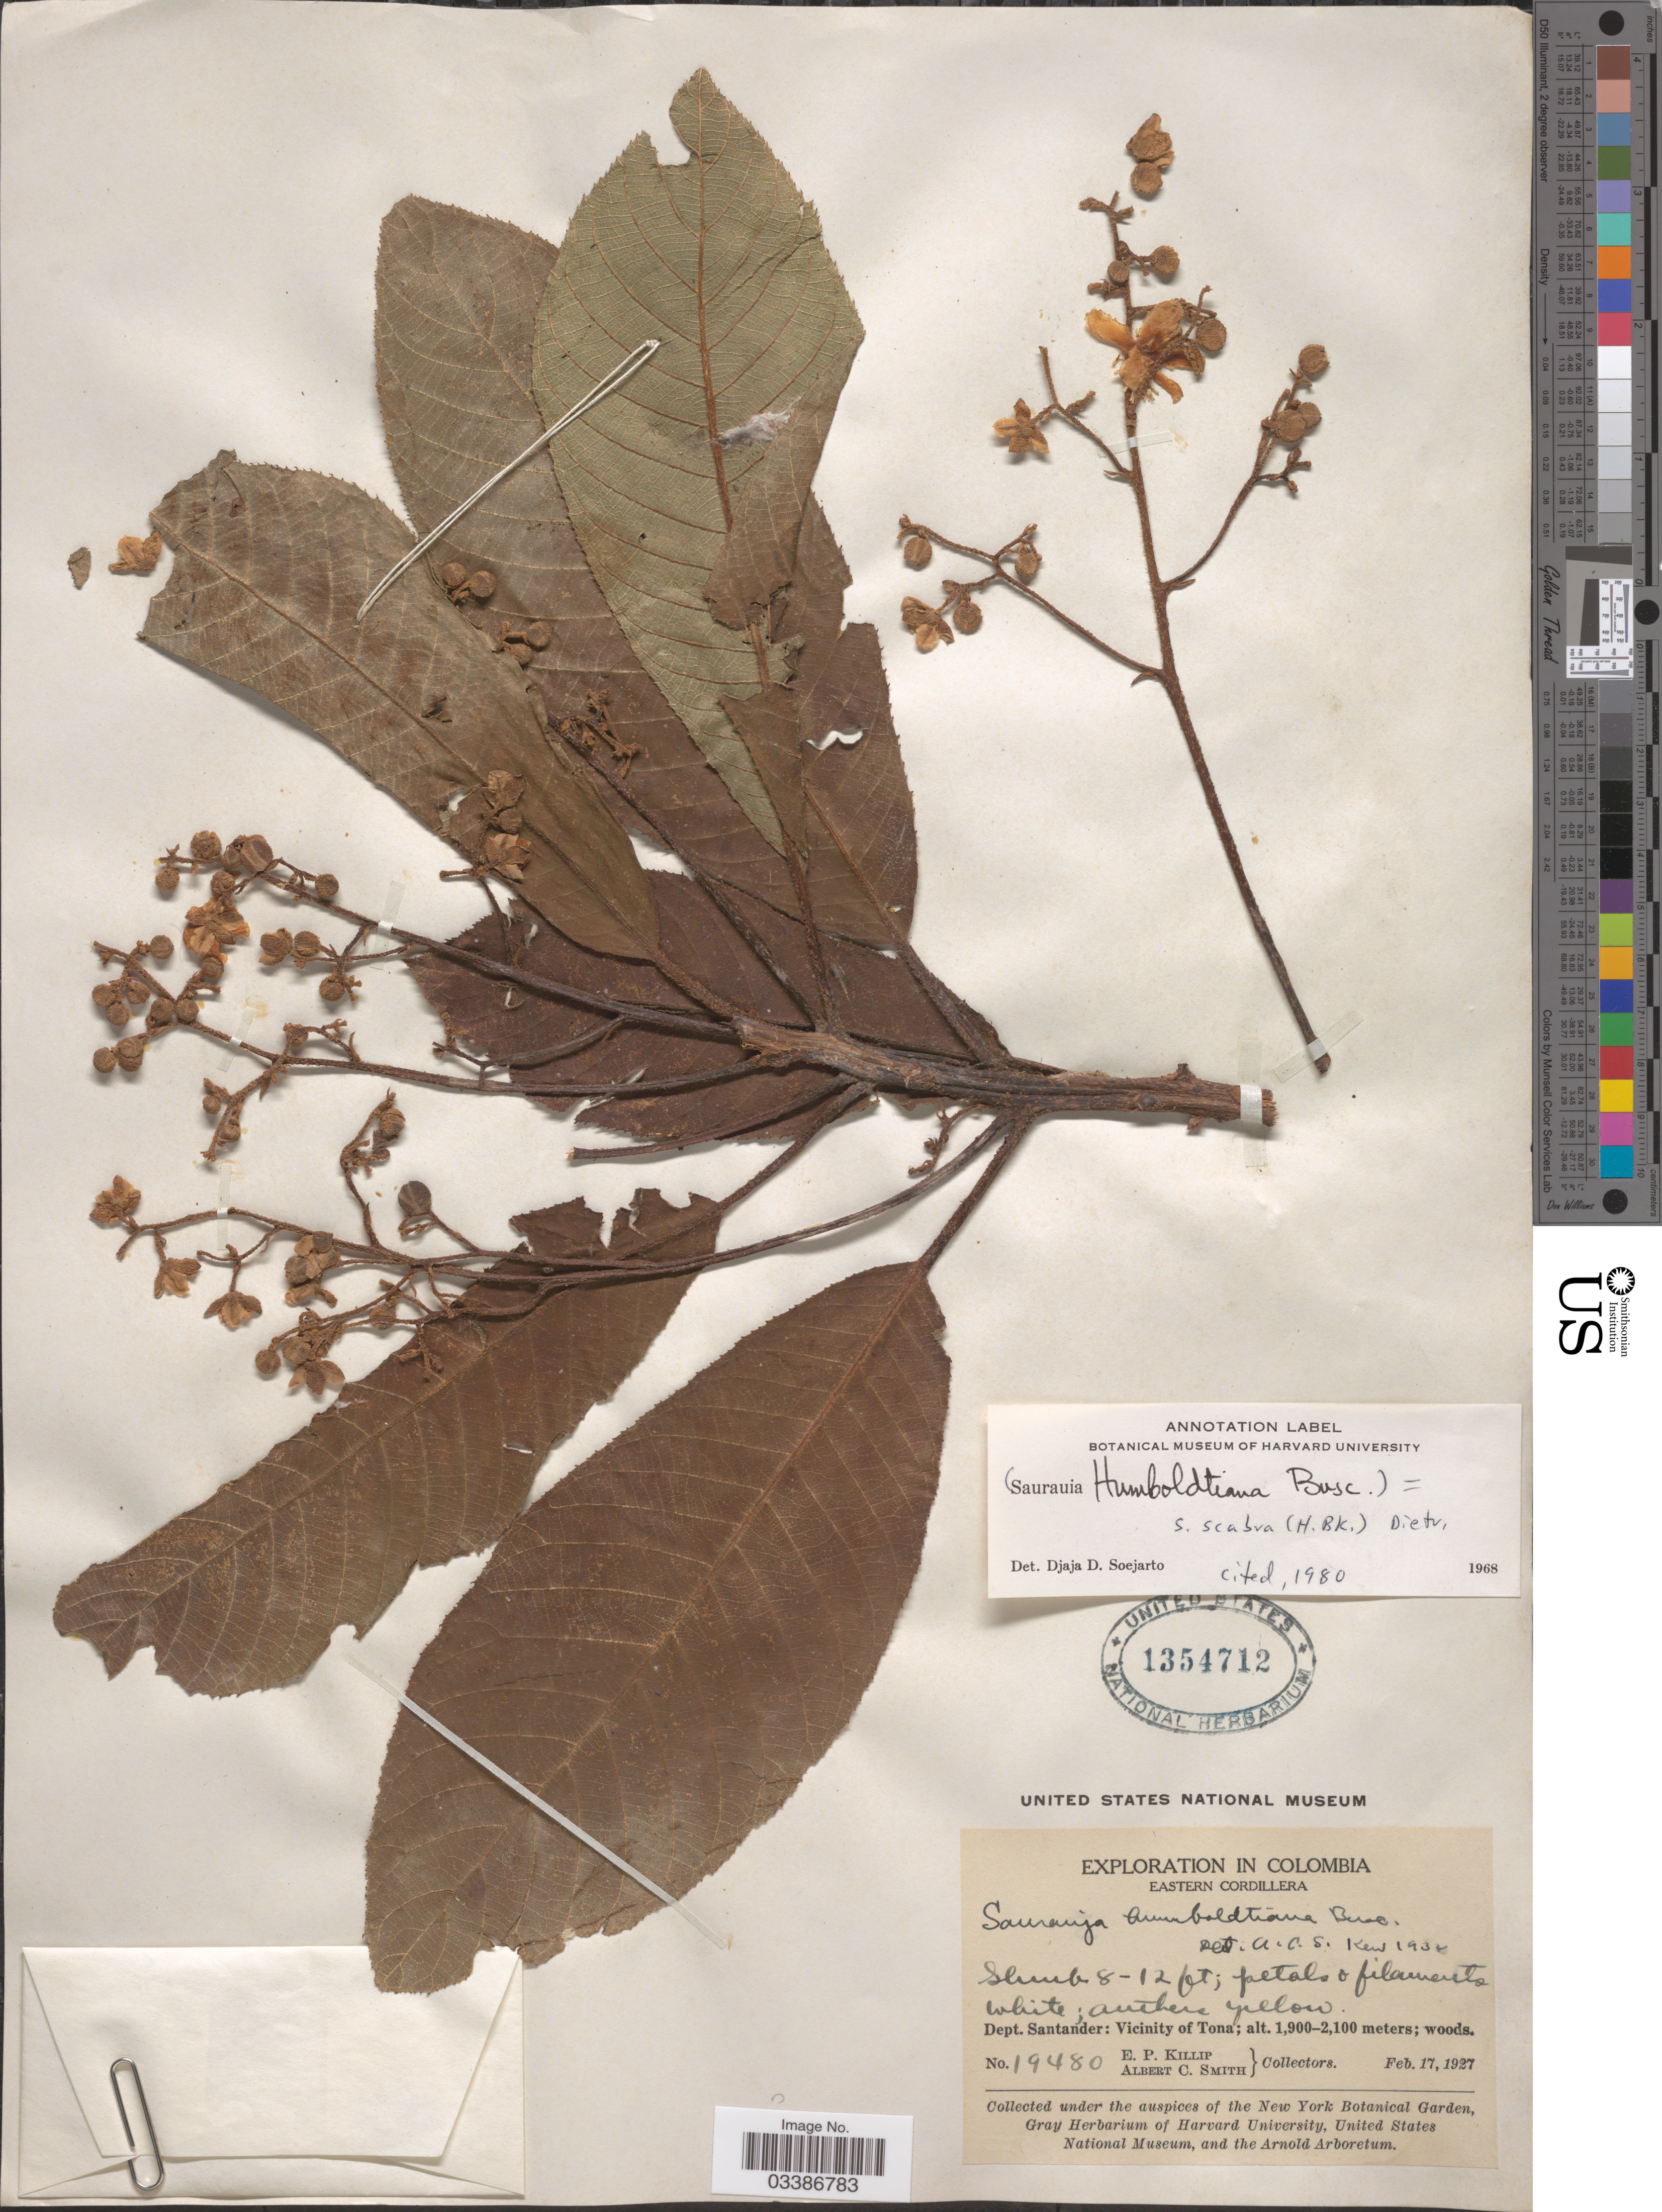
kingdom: Plantae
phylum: Tracheophyta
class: Magnoliopsida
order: Ericales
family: Actinidiaceae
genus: Saurauia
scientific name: Saurauia scabra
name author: (Kunth) D. Dietr.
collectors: E. P. Killip & A. C. Smith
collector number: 19480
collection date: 1927-02-17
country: Colombia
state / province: Santander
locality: Eastern Cordillera. Dept. Santander: Vicinity of Tona.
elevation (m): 1900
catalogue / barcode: US 1354712